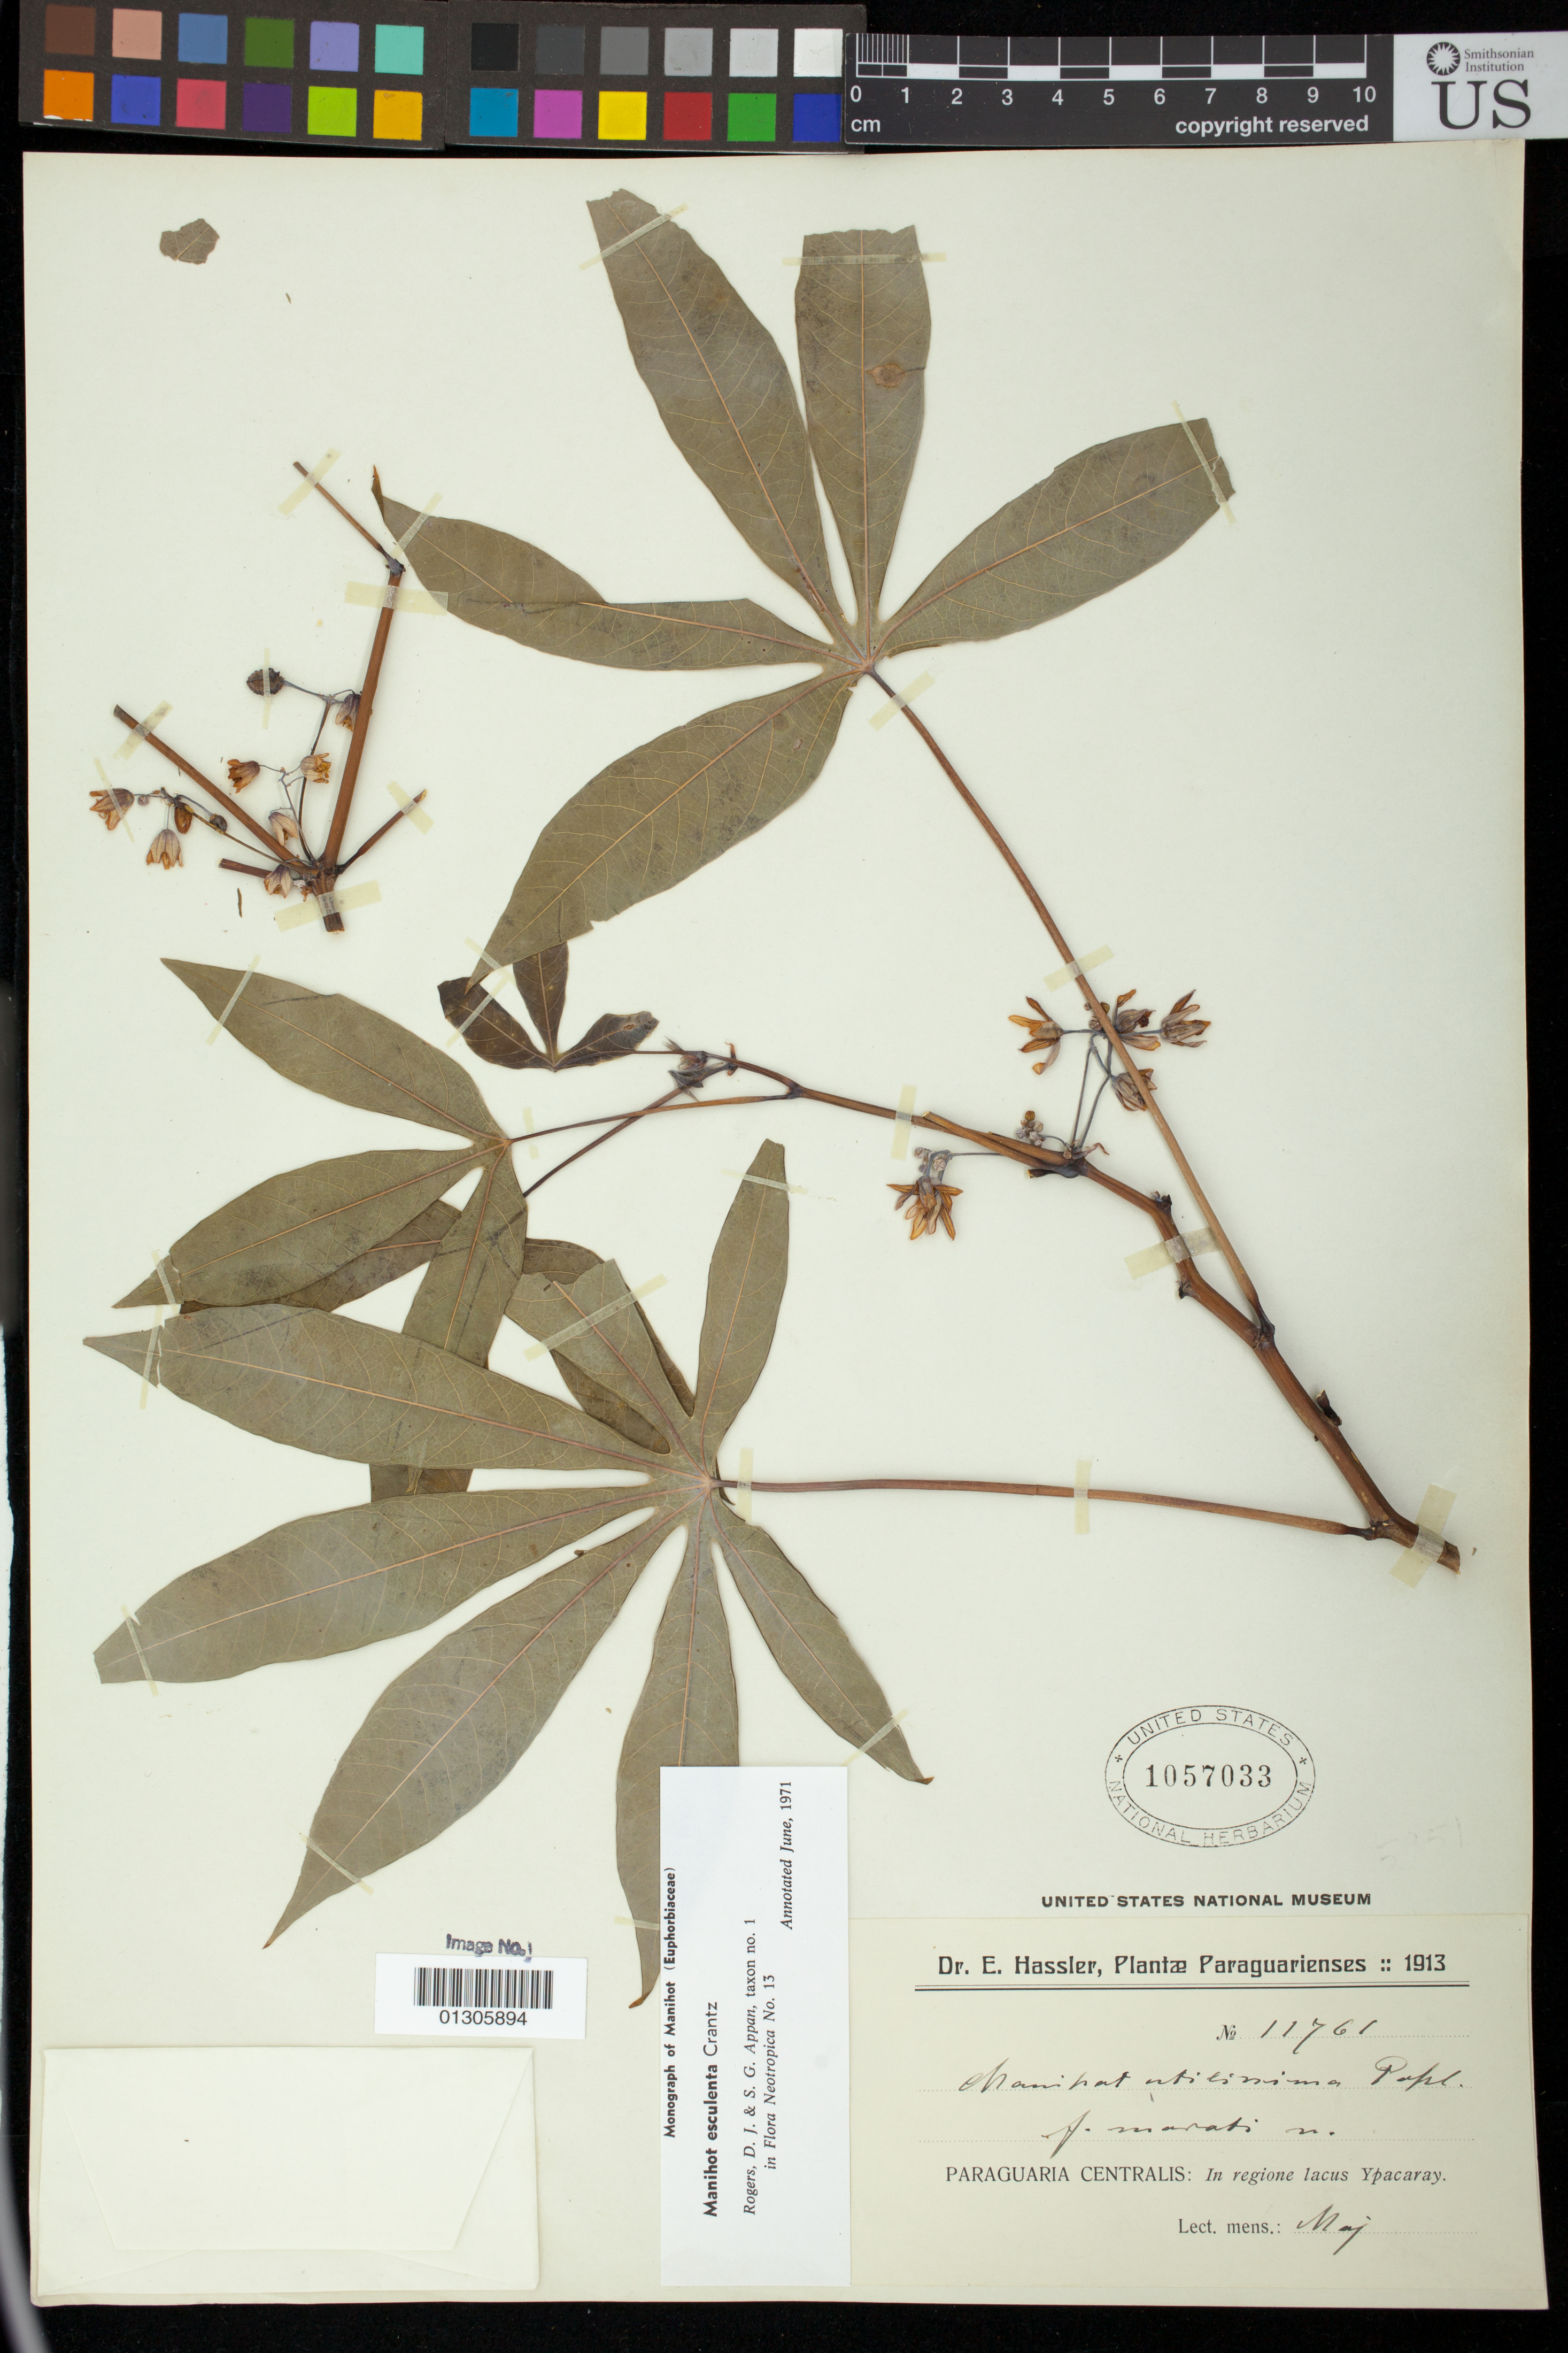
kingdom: Plantae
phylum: Tracheophyta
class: Magnoliopsida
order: Malpighiales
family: Euphorbiaceae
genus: Manihot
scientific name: Manihot esculenta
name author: Crantz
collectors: E. Hassler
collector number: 11761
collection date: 1905-03-27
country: Paraguay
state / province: Central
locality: Ypacaray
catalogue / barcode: US 1057033